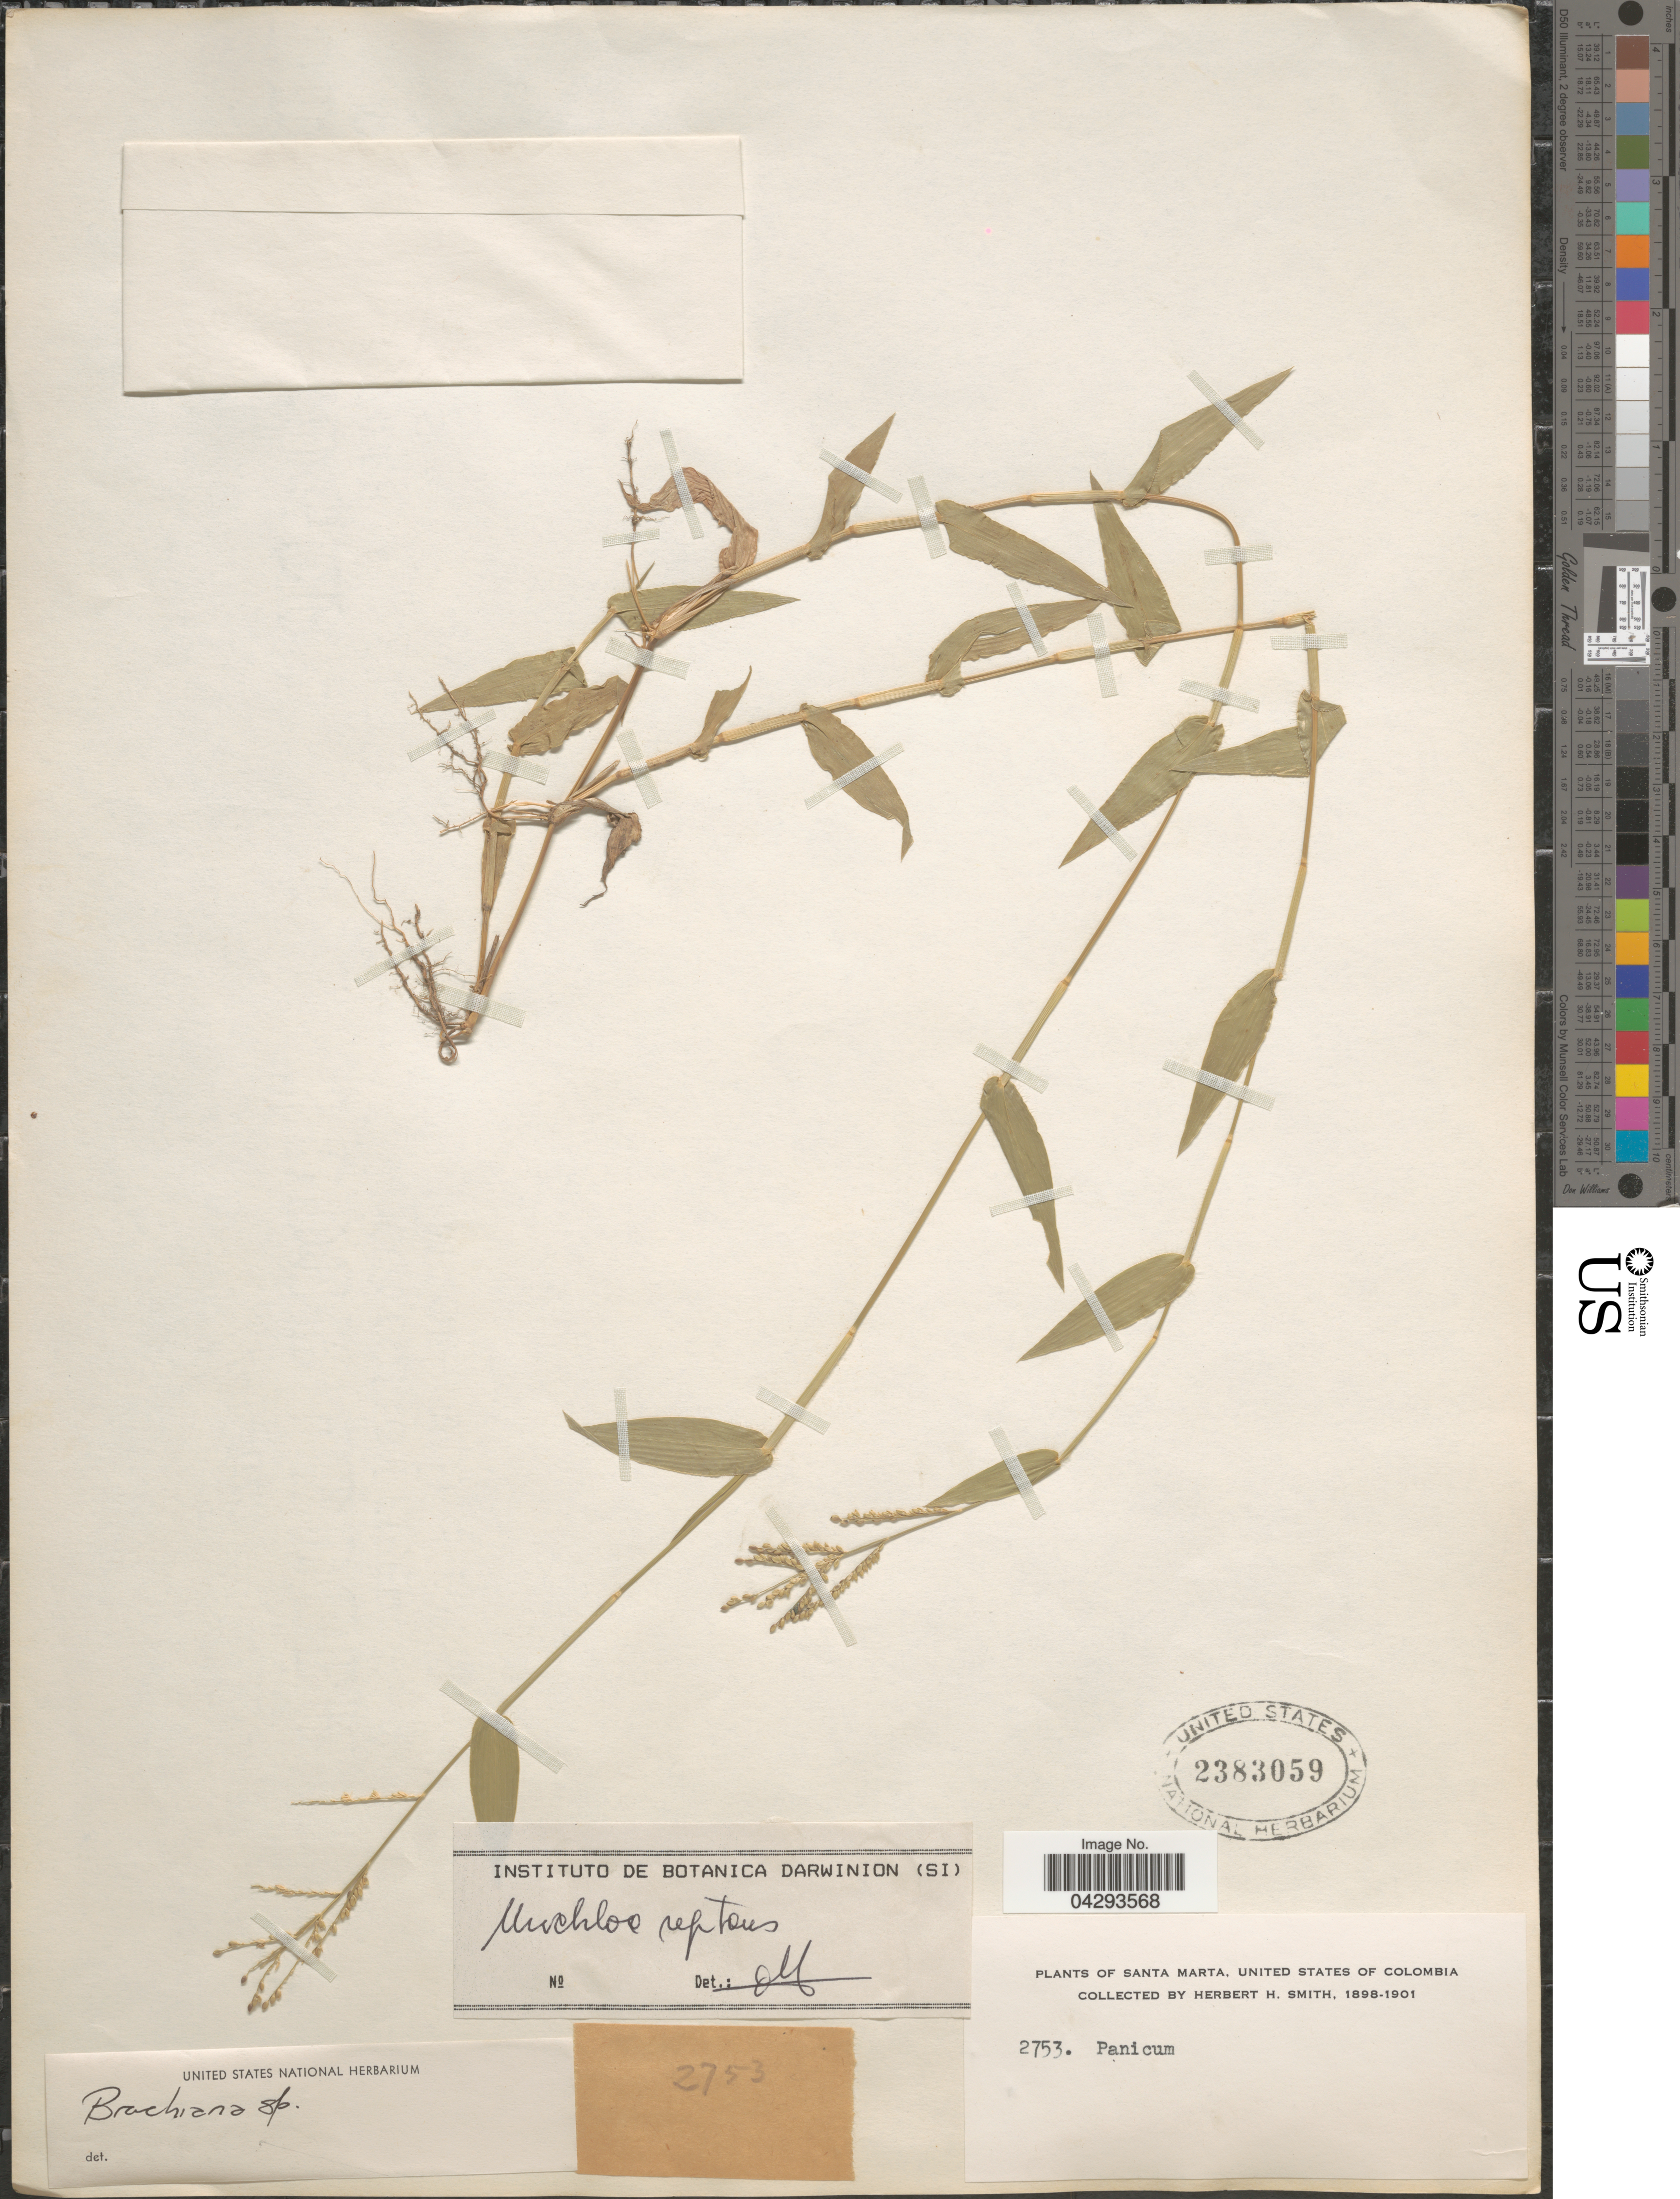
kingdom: Plantae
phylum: Tracheophyta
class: Liliopsida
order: Poales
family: Poaceae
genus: Urochloa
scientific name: Urochloa reptans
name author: (L.) Stapf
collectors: Herbert H. Smith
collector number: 2753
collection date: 1898/1901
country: Colombia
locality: Santa Marta, United States of Colombia.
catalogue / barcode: US 2383059